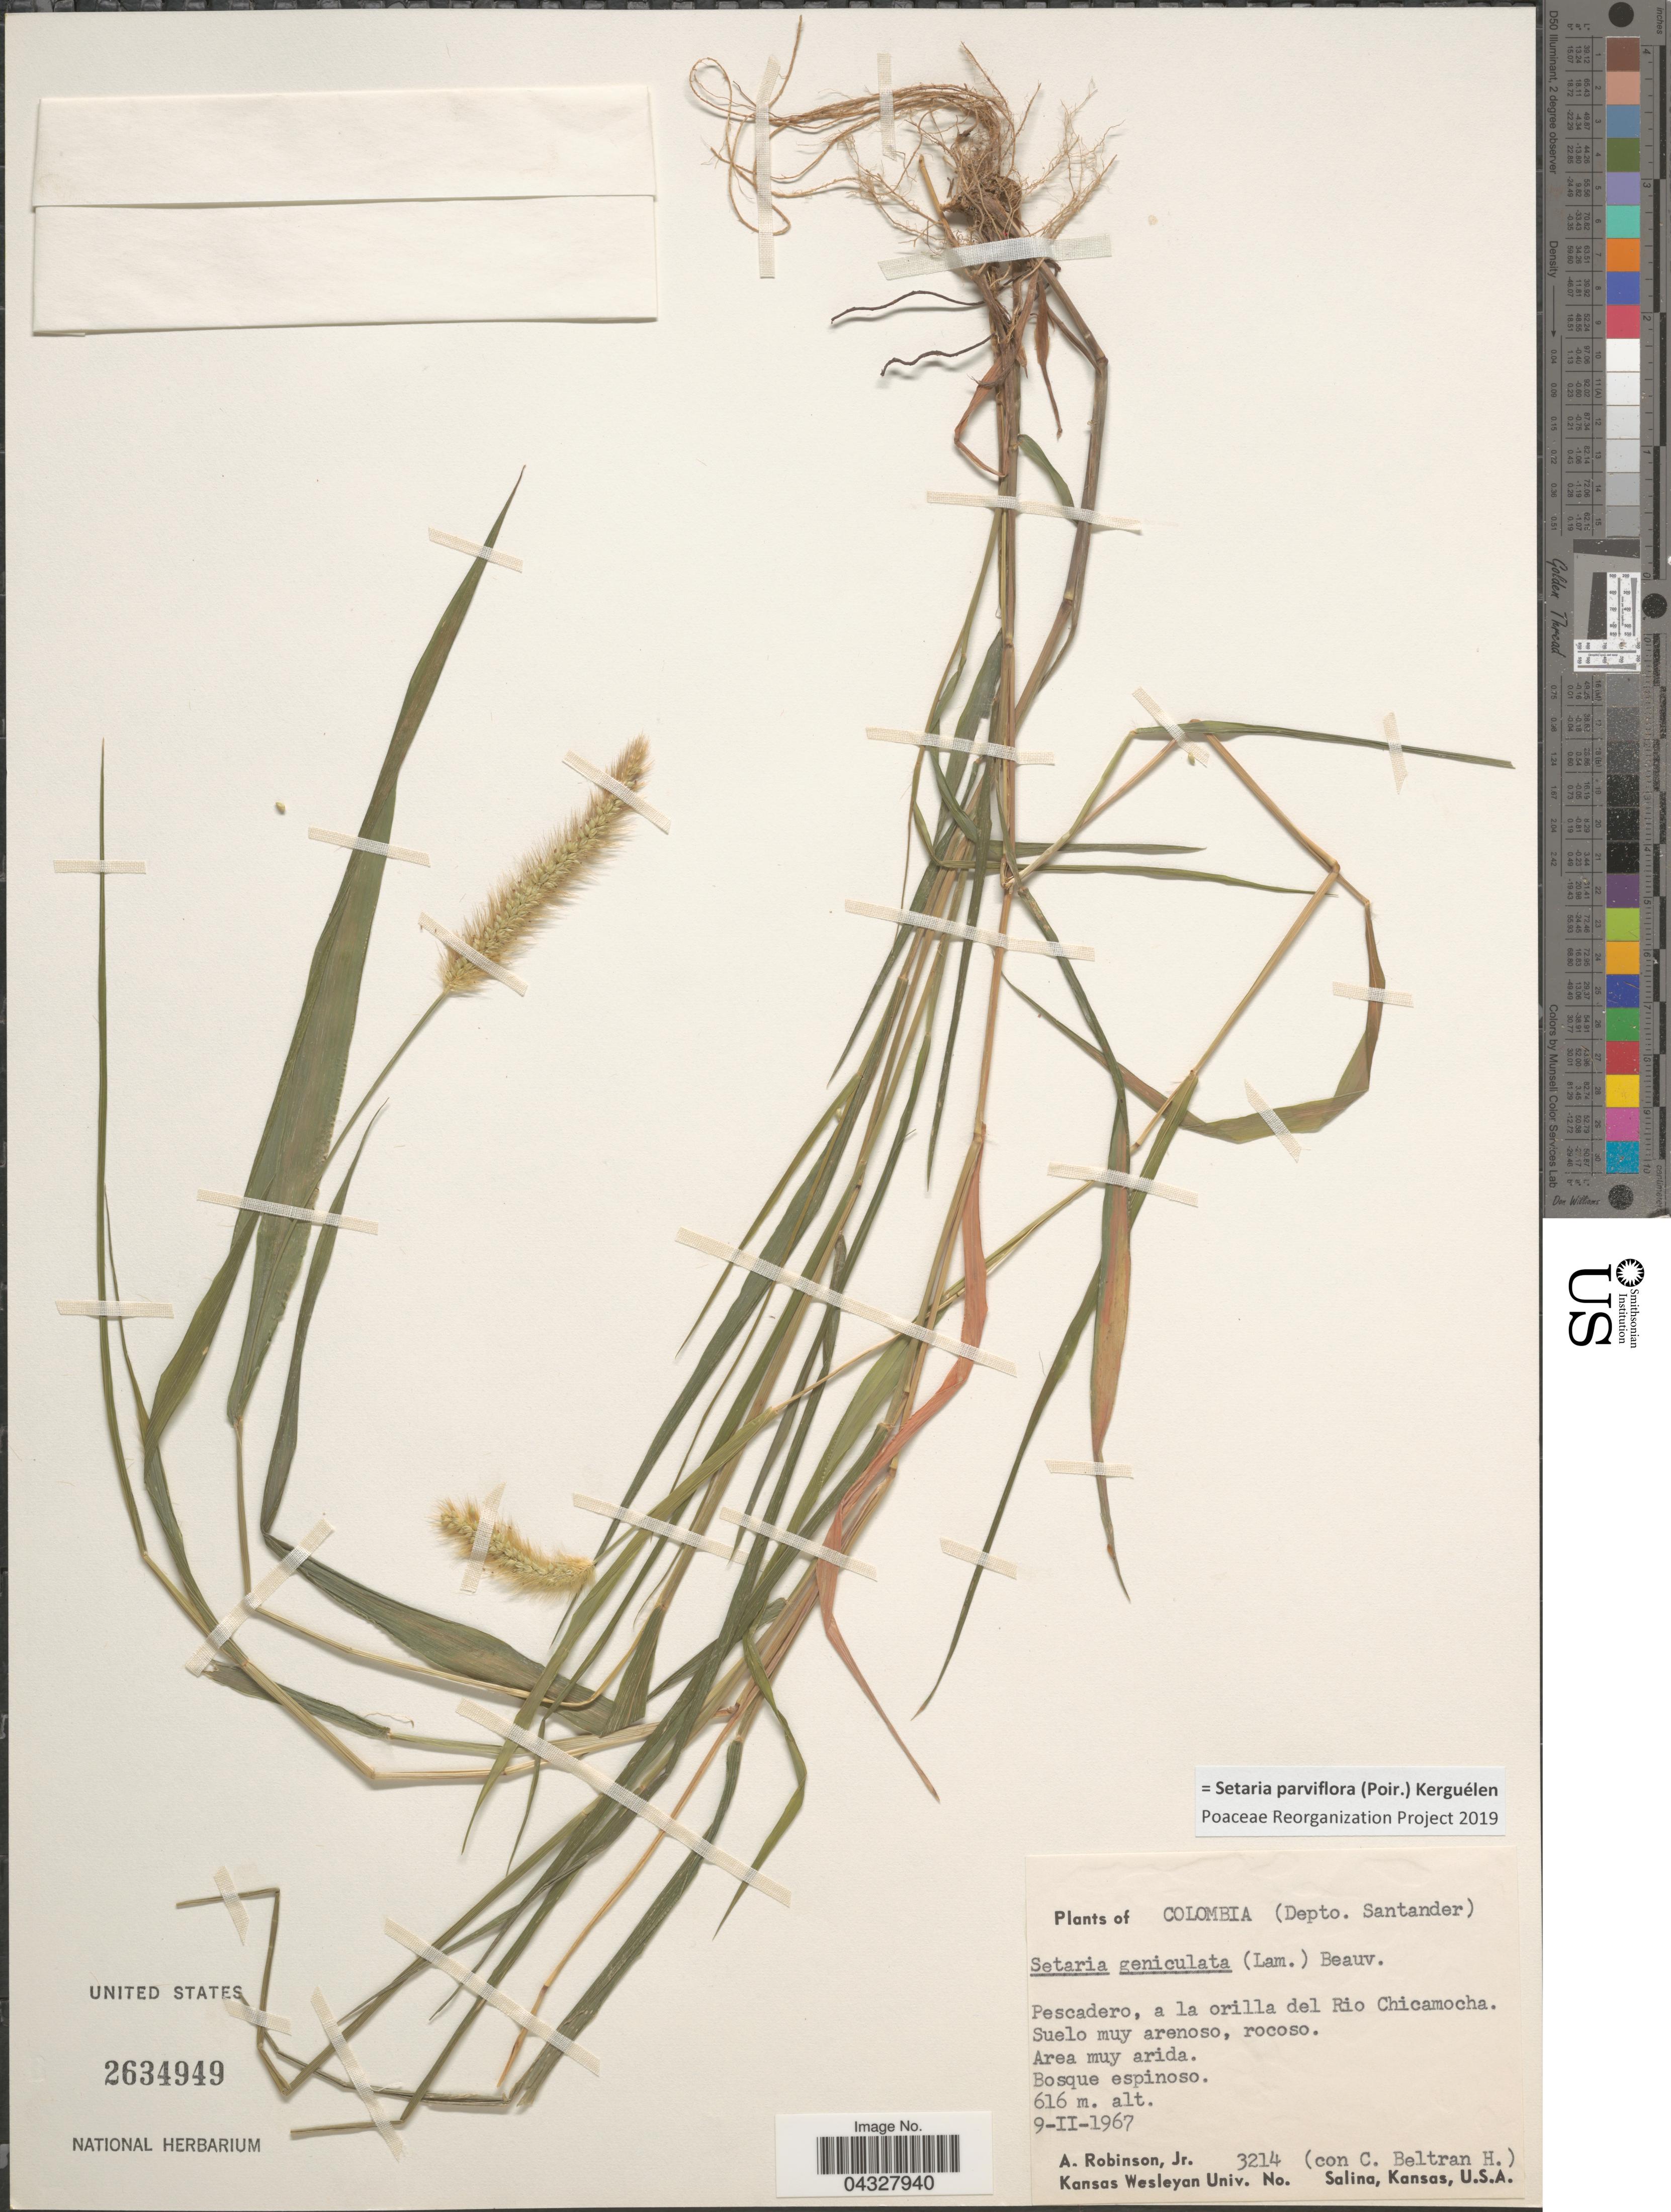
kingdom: Plantae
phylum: Tracheophyta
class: Liliopsida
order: Poales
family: Poaceae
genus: Setaria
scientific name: Setaria parviflora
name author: (Poir.) Kerguélen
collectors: A. Robinson Jr. & C. Beltran H.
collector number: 3214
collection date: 1967-02-09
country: Colombia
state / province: Santander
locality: (Depto. Santander). Pescadero, a la orilla del Rio Chicamocha.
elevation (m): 616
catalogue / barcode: US 2634949